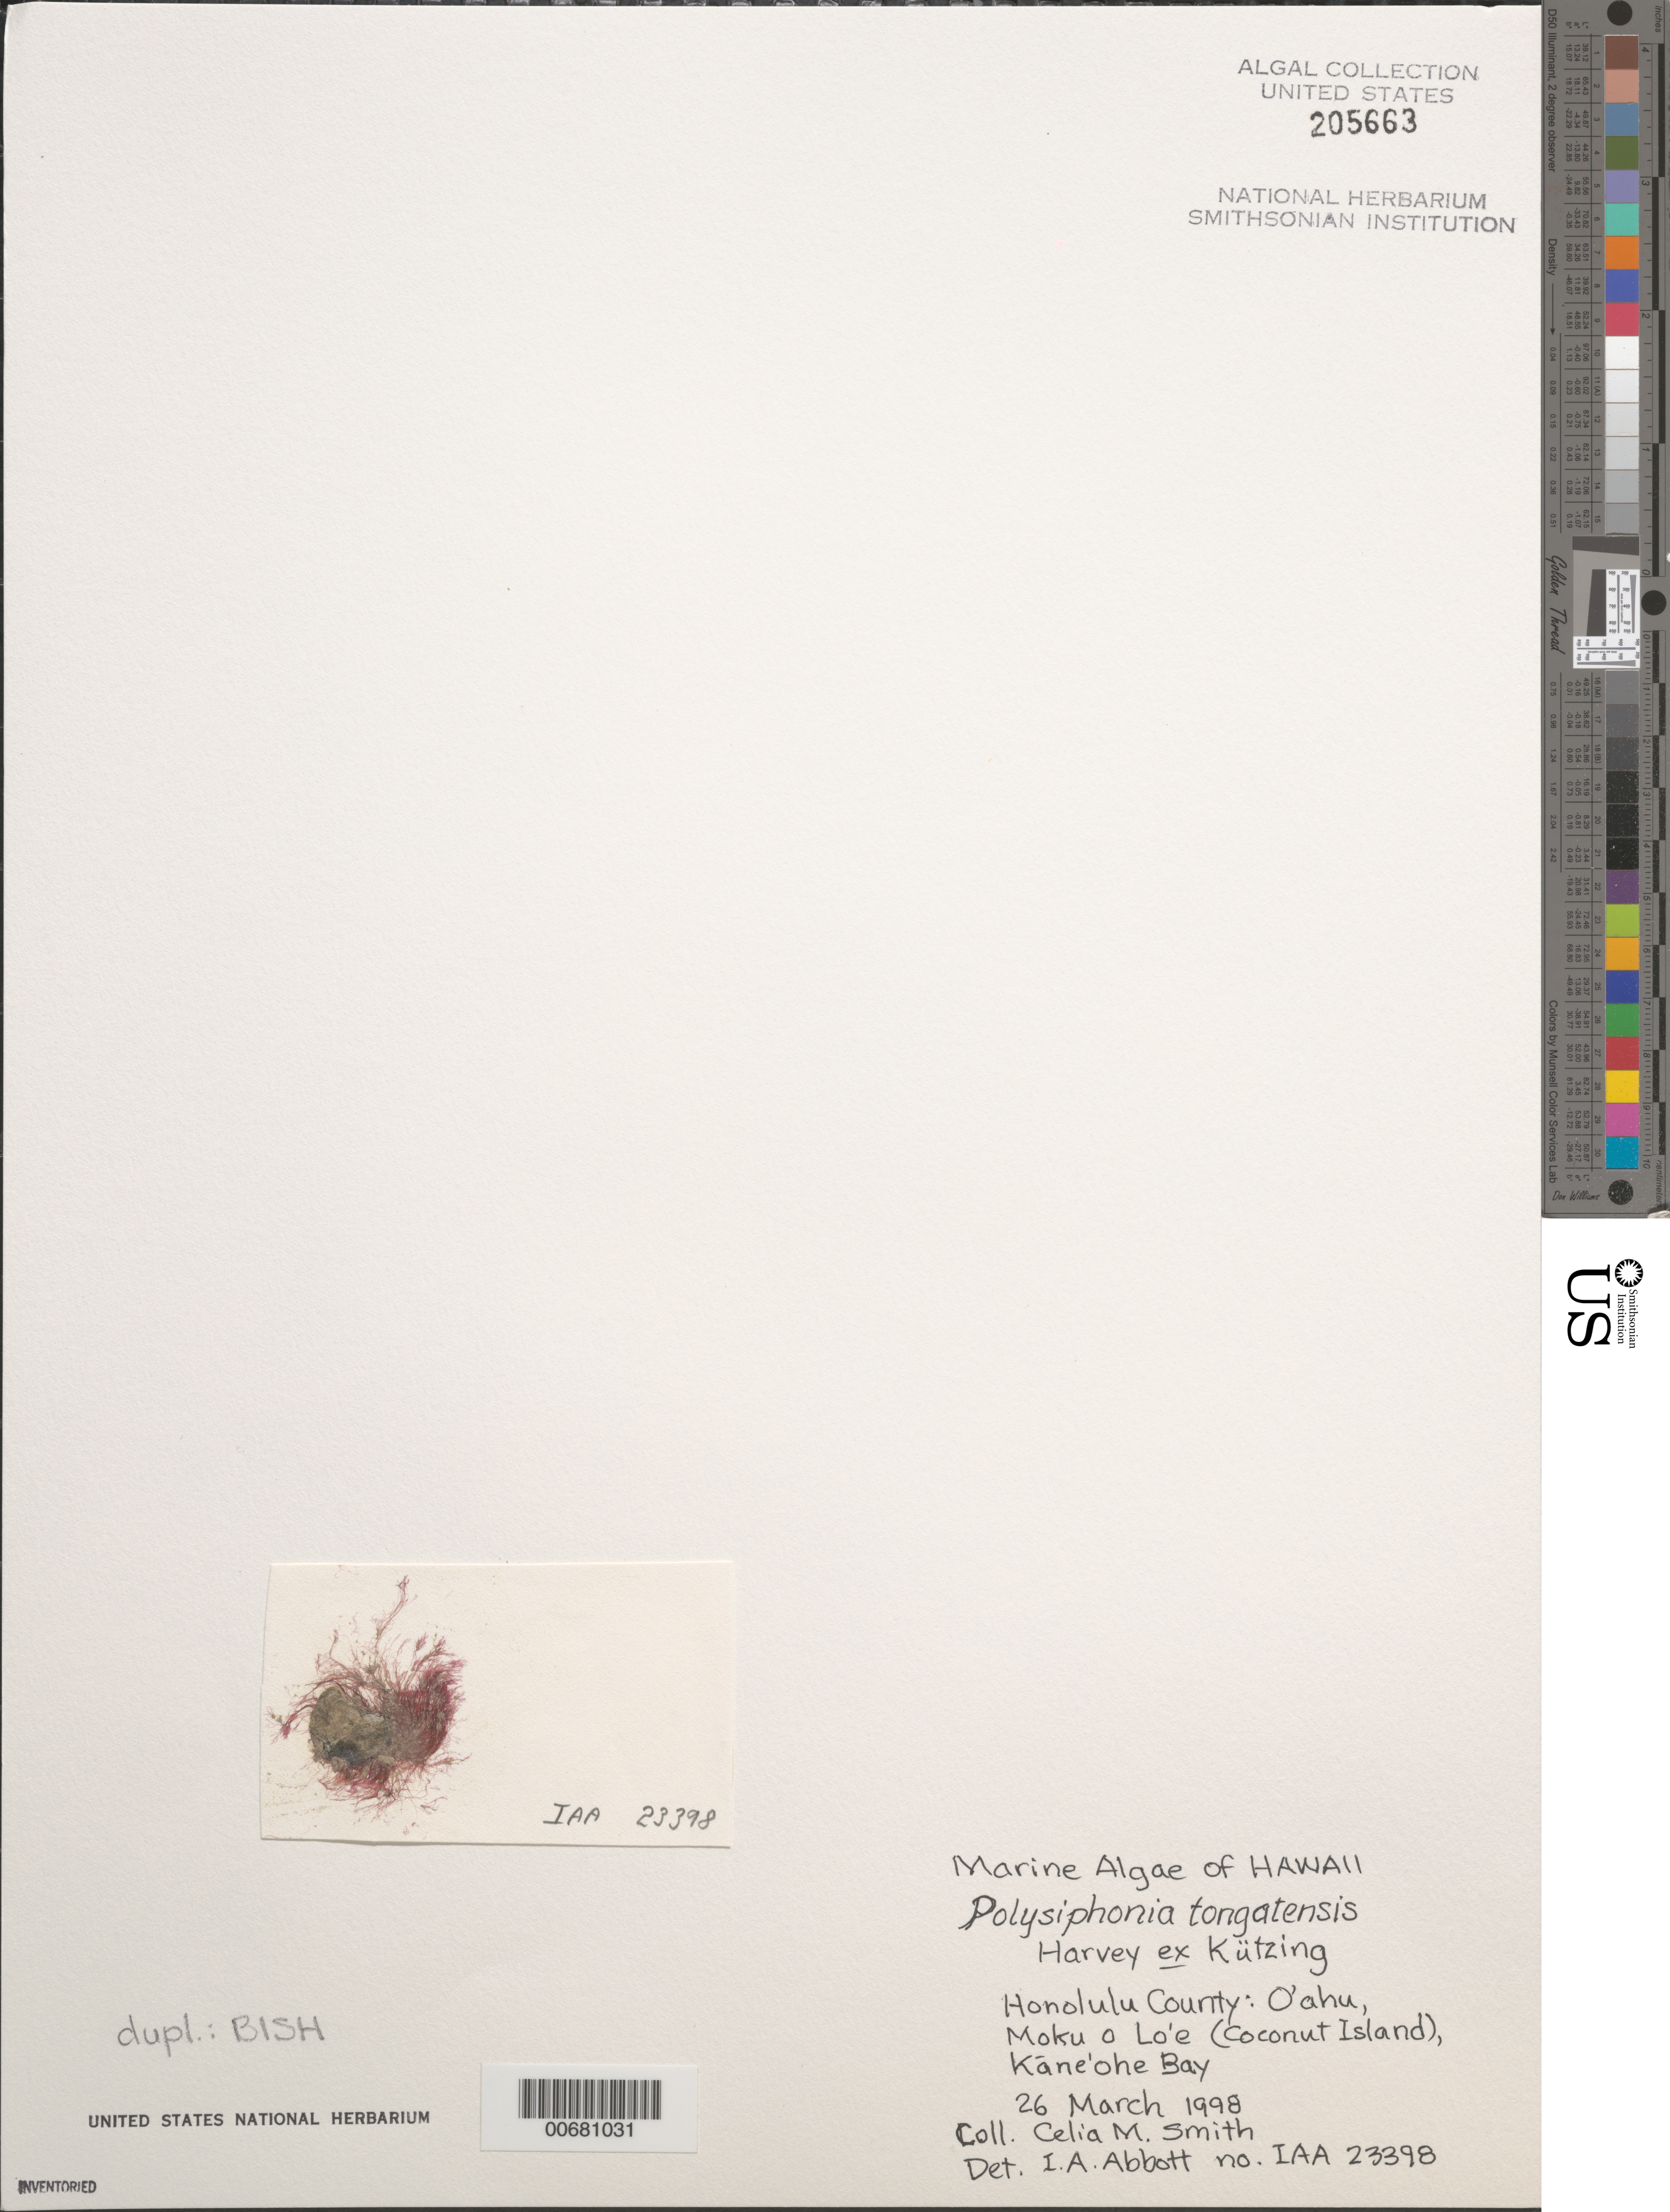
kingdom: Plantae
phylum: Rhodophyta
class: Florideophyceae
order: Ceramiales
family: Rhodomelaceae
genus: Melanothamnus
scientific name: Melanothamnus tongatensis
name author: (Harvey ex Kützing) Diaz-Tapia & Maggs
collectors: C. M. Smith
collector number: IAA 23398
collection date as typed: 26 Mar 1998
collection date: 1998-03-26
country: United States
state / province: Hawaii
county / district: Honolulu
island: Oahu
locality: Coconut Island (Moku o Lo'e), Kane'ohe Bay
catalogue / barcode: US 205663